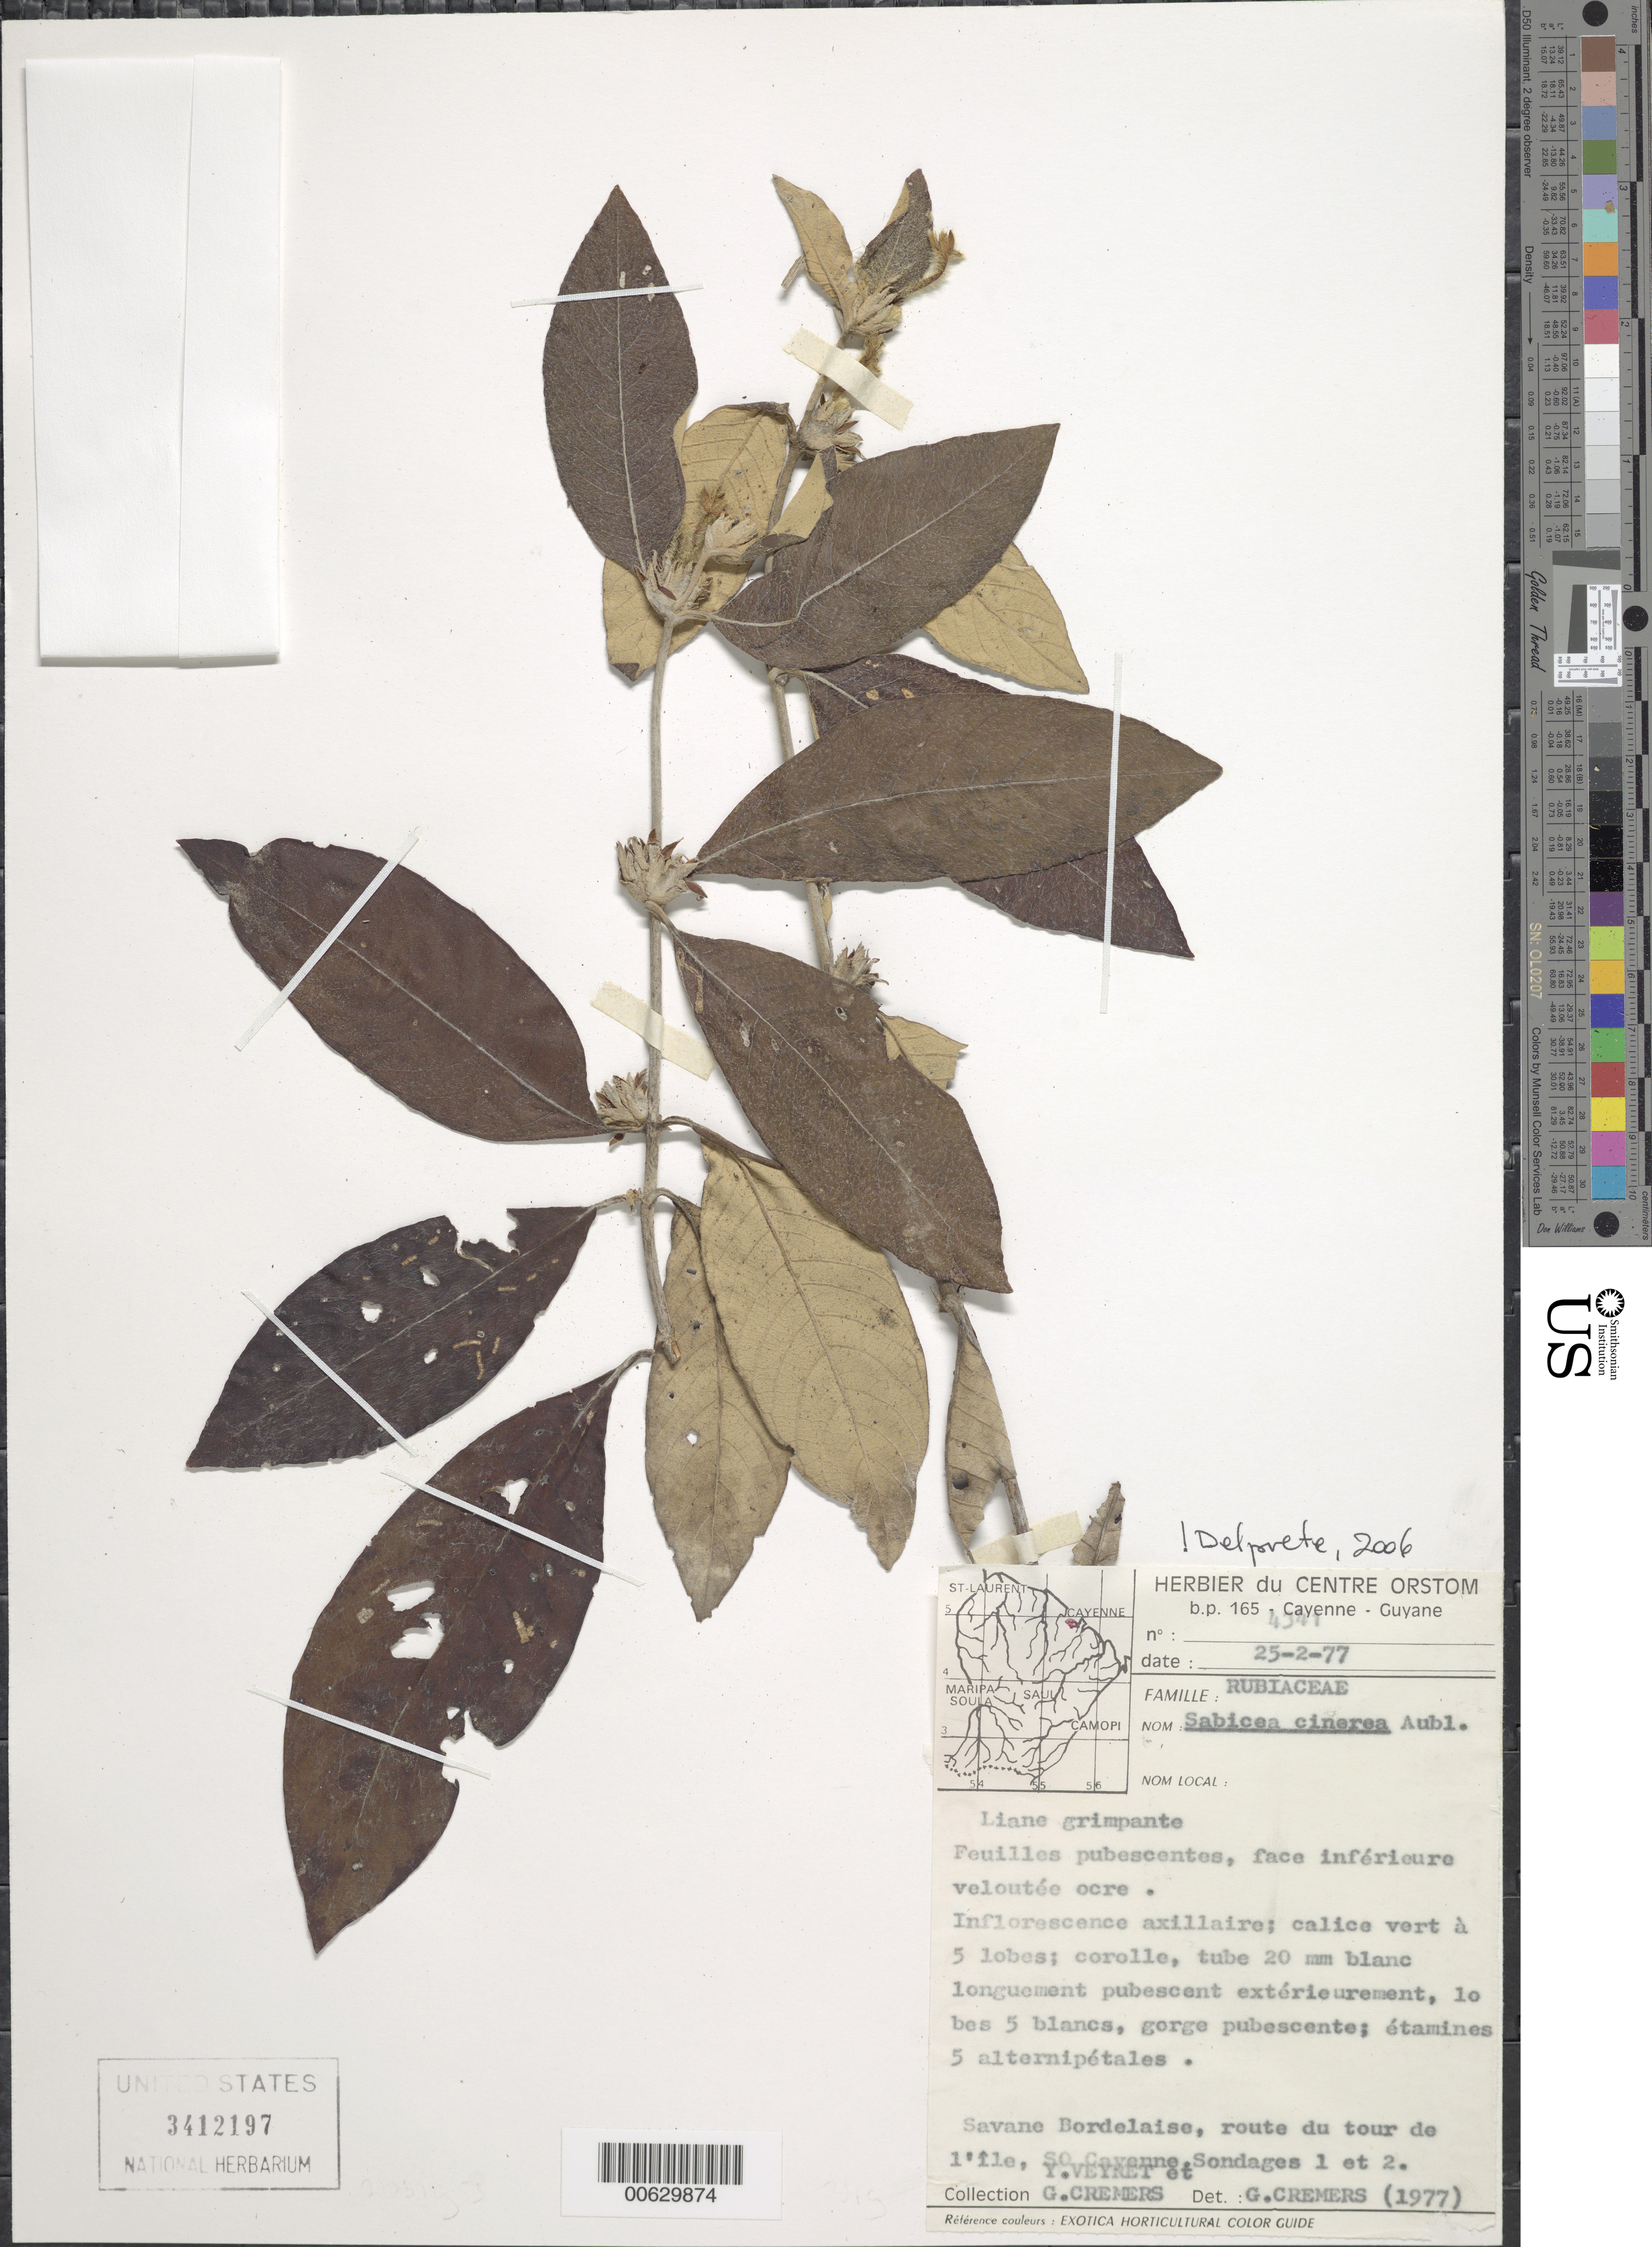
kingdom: Plantae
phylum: Tracheophyta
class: Magnoliopsida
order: Gentianales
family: Rubiaceae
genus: Sabicea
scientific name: Sabicea cinerea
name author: Aubl.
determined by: Delprete, P. G., Herb. de Guyane Cay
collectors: Y. Veyret & G. Cremers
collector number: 4341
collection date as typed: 25-Feb-77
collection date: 1977-02-25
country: French Guiana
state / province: Cayenne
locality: Cayenne, route du tour de l'Ile, Sondanges 1 et 2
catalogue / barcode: US 3412197